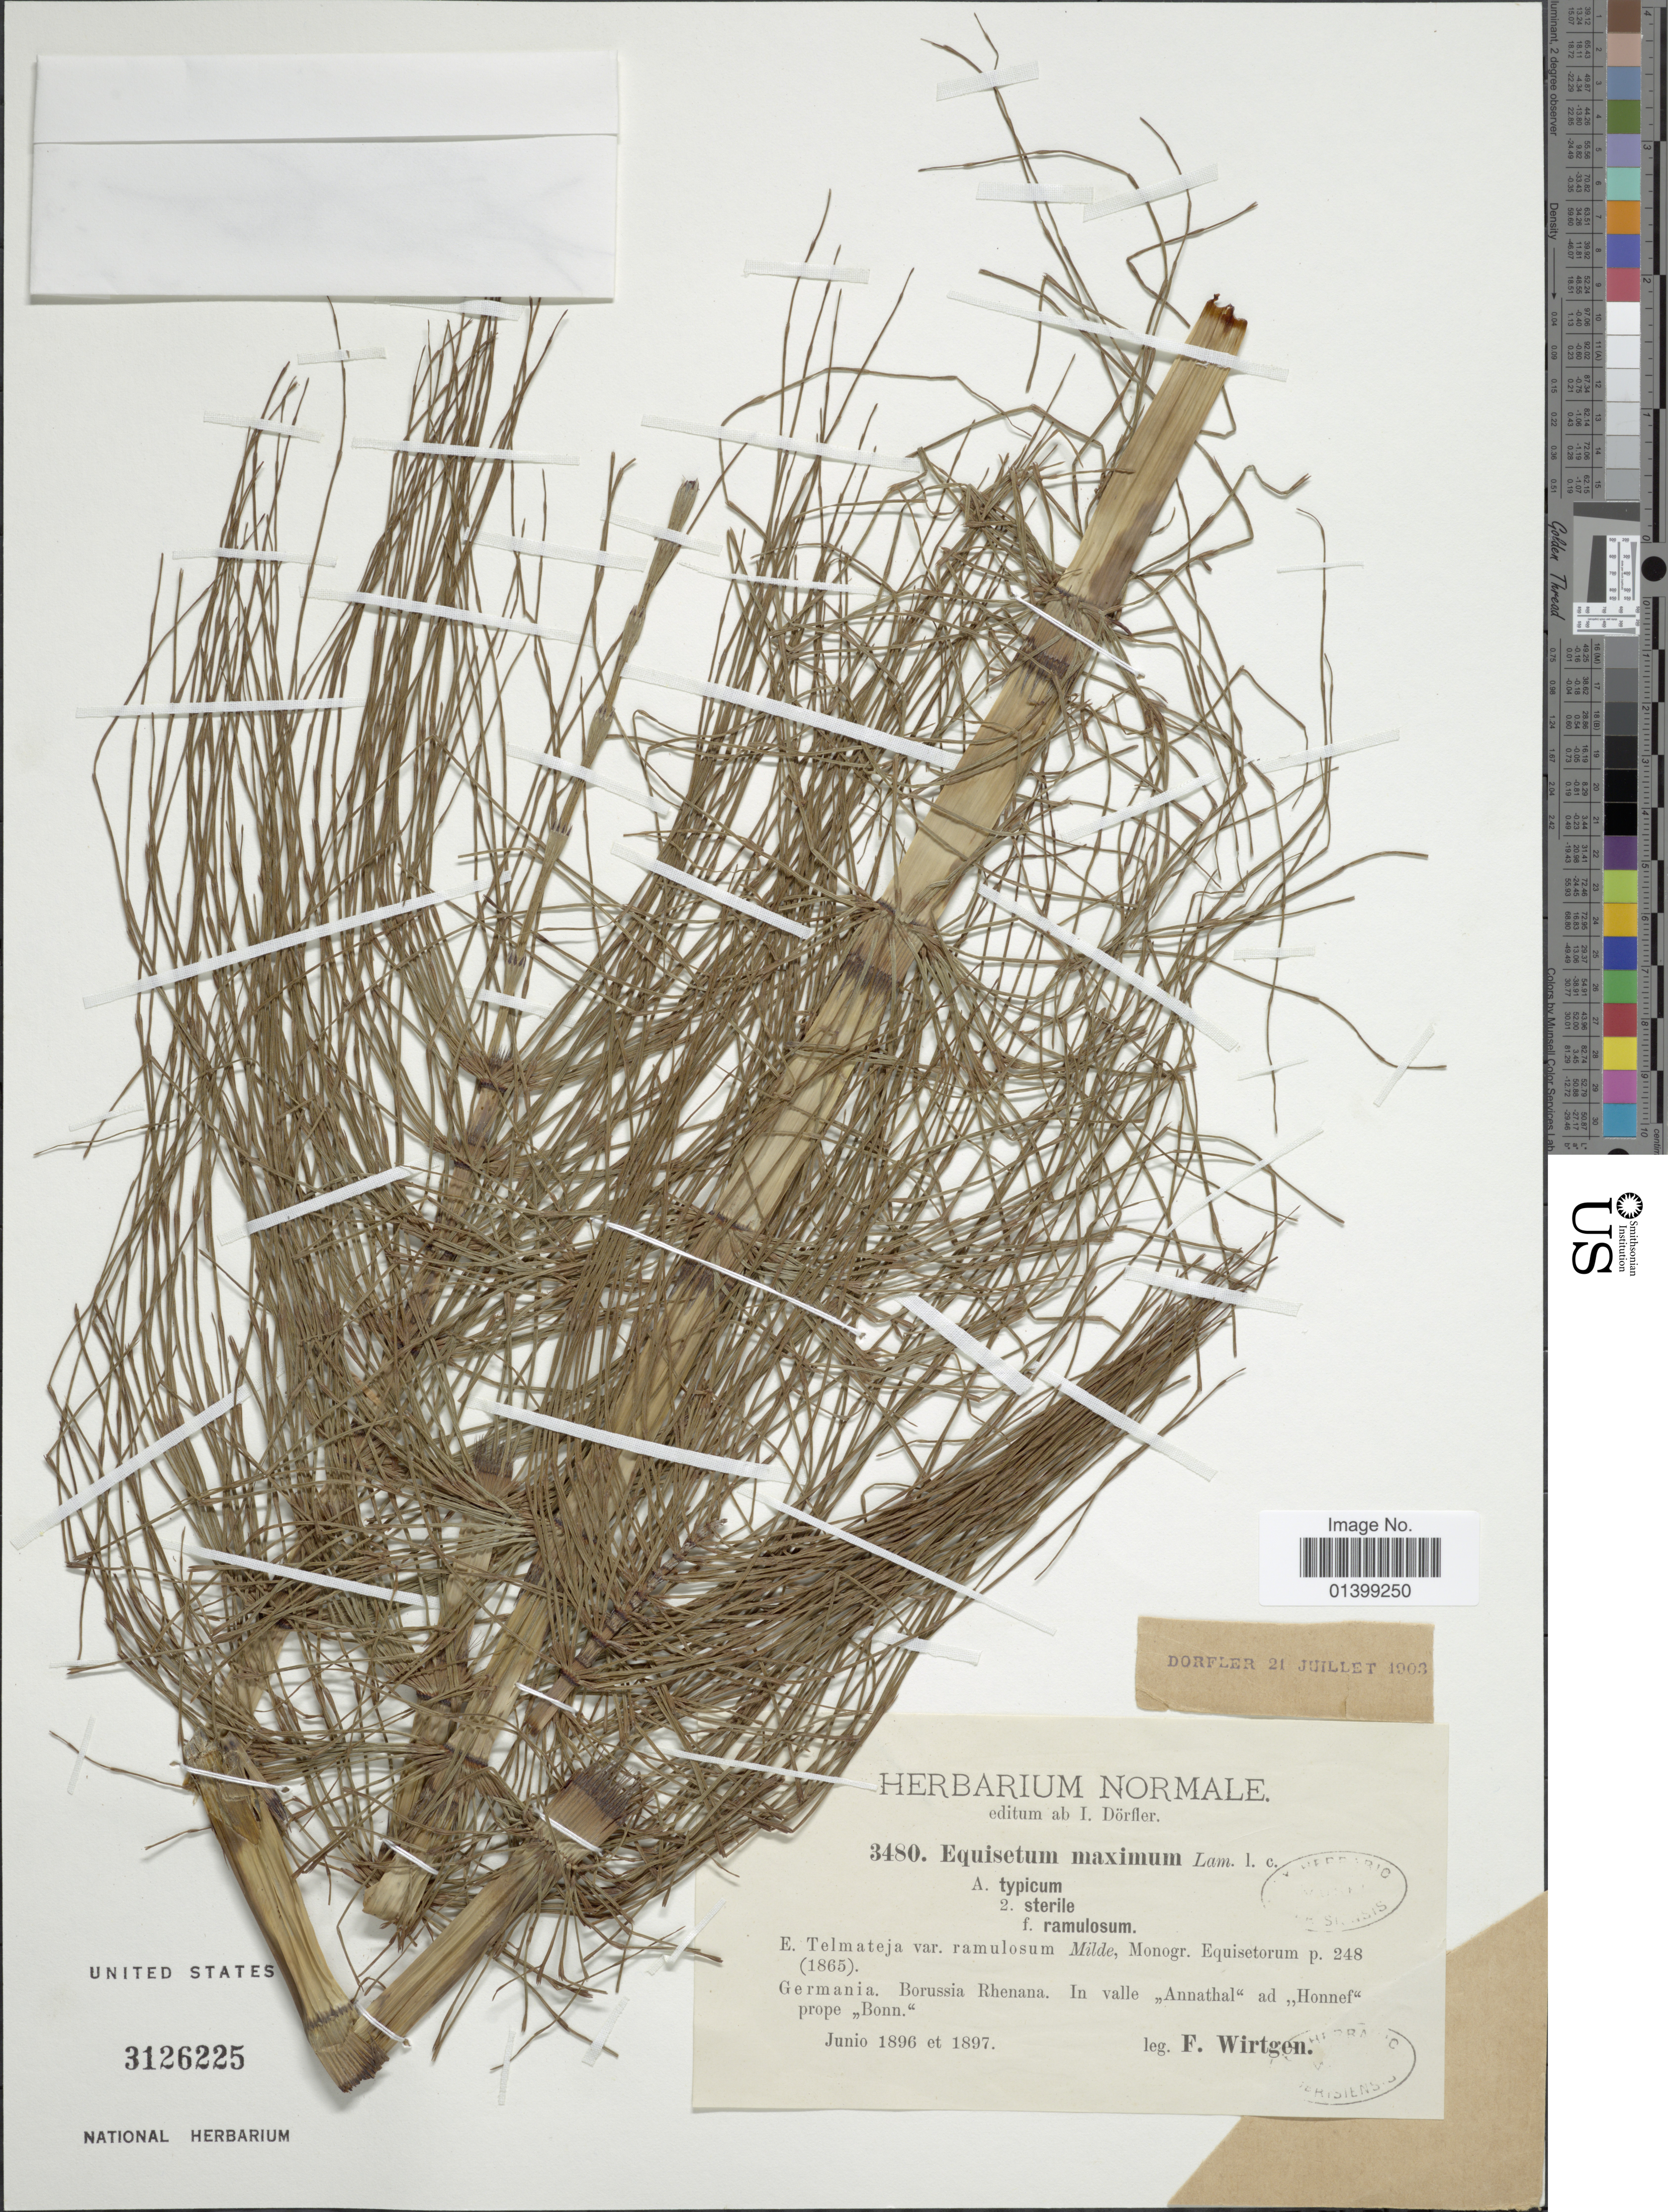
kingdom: Plantae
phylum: Tracheophyta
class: Polypodiopsida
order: Equisetales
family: Equisetaceae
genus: Equisetum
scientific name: Equisetum telmateia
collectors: F. Wirtgen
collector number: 3480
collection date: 1896-06/1897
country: Germany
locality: Borussia Rhenana. In valle ,,Annathal' ad ,,Hoonnef' prope ,,Bonn'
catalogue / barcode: US 3126225